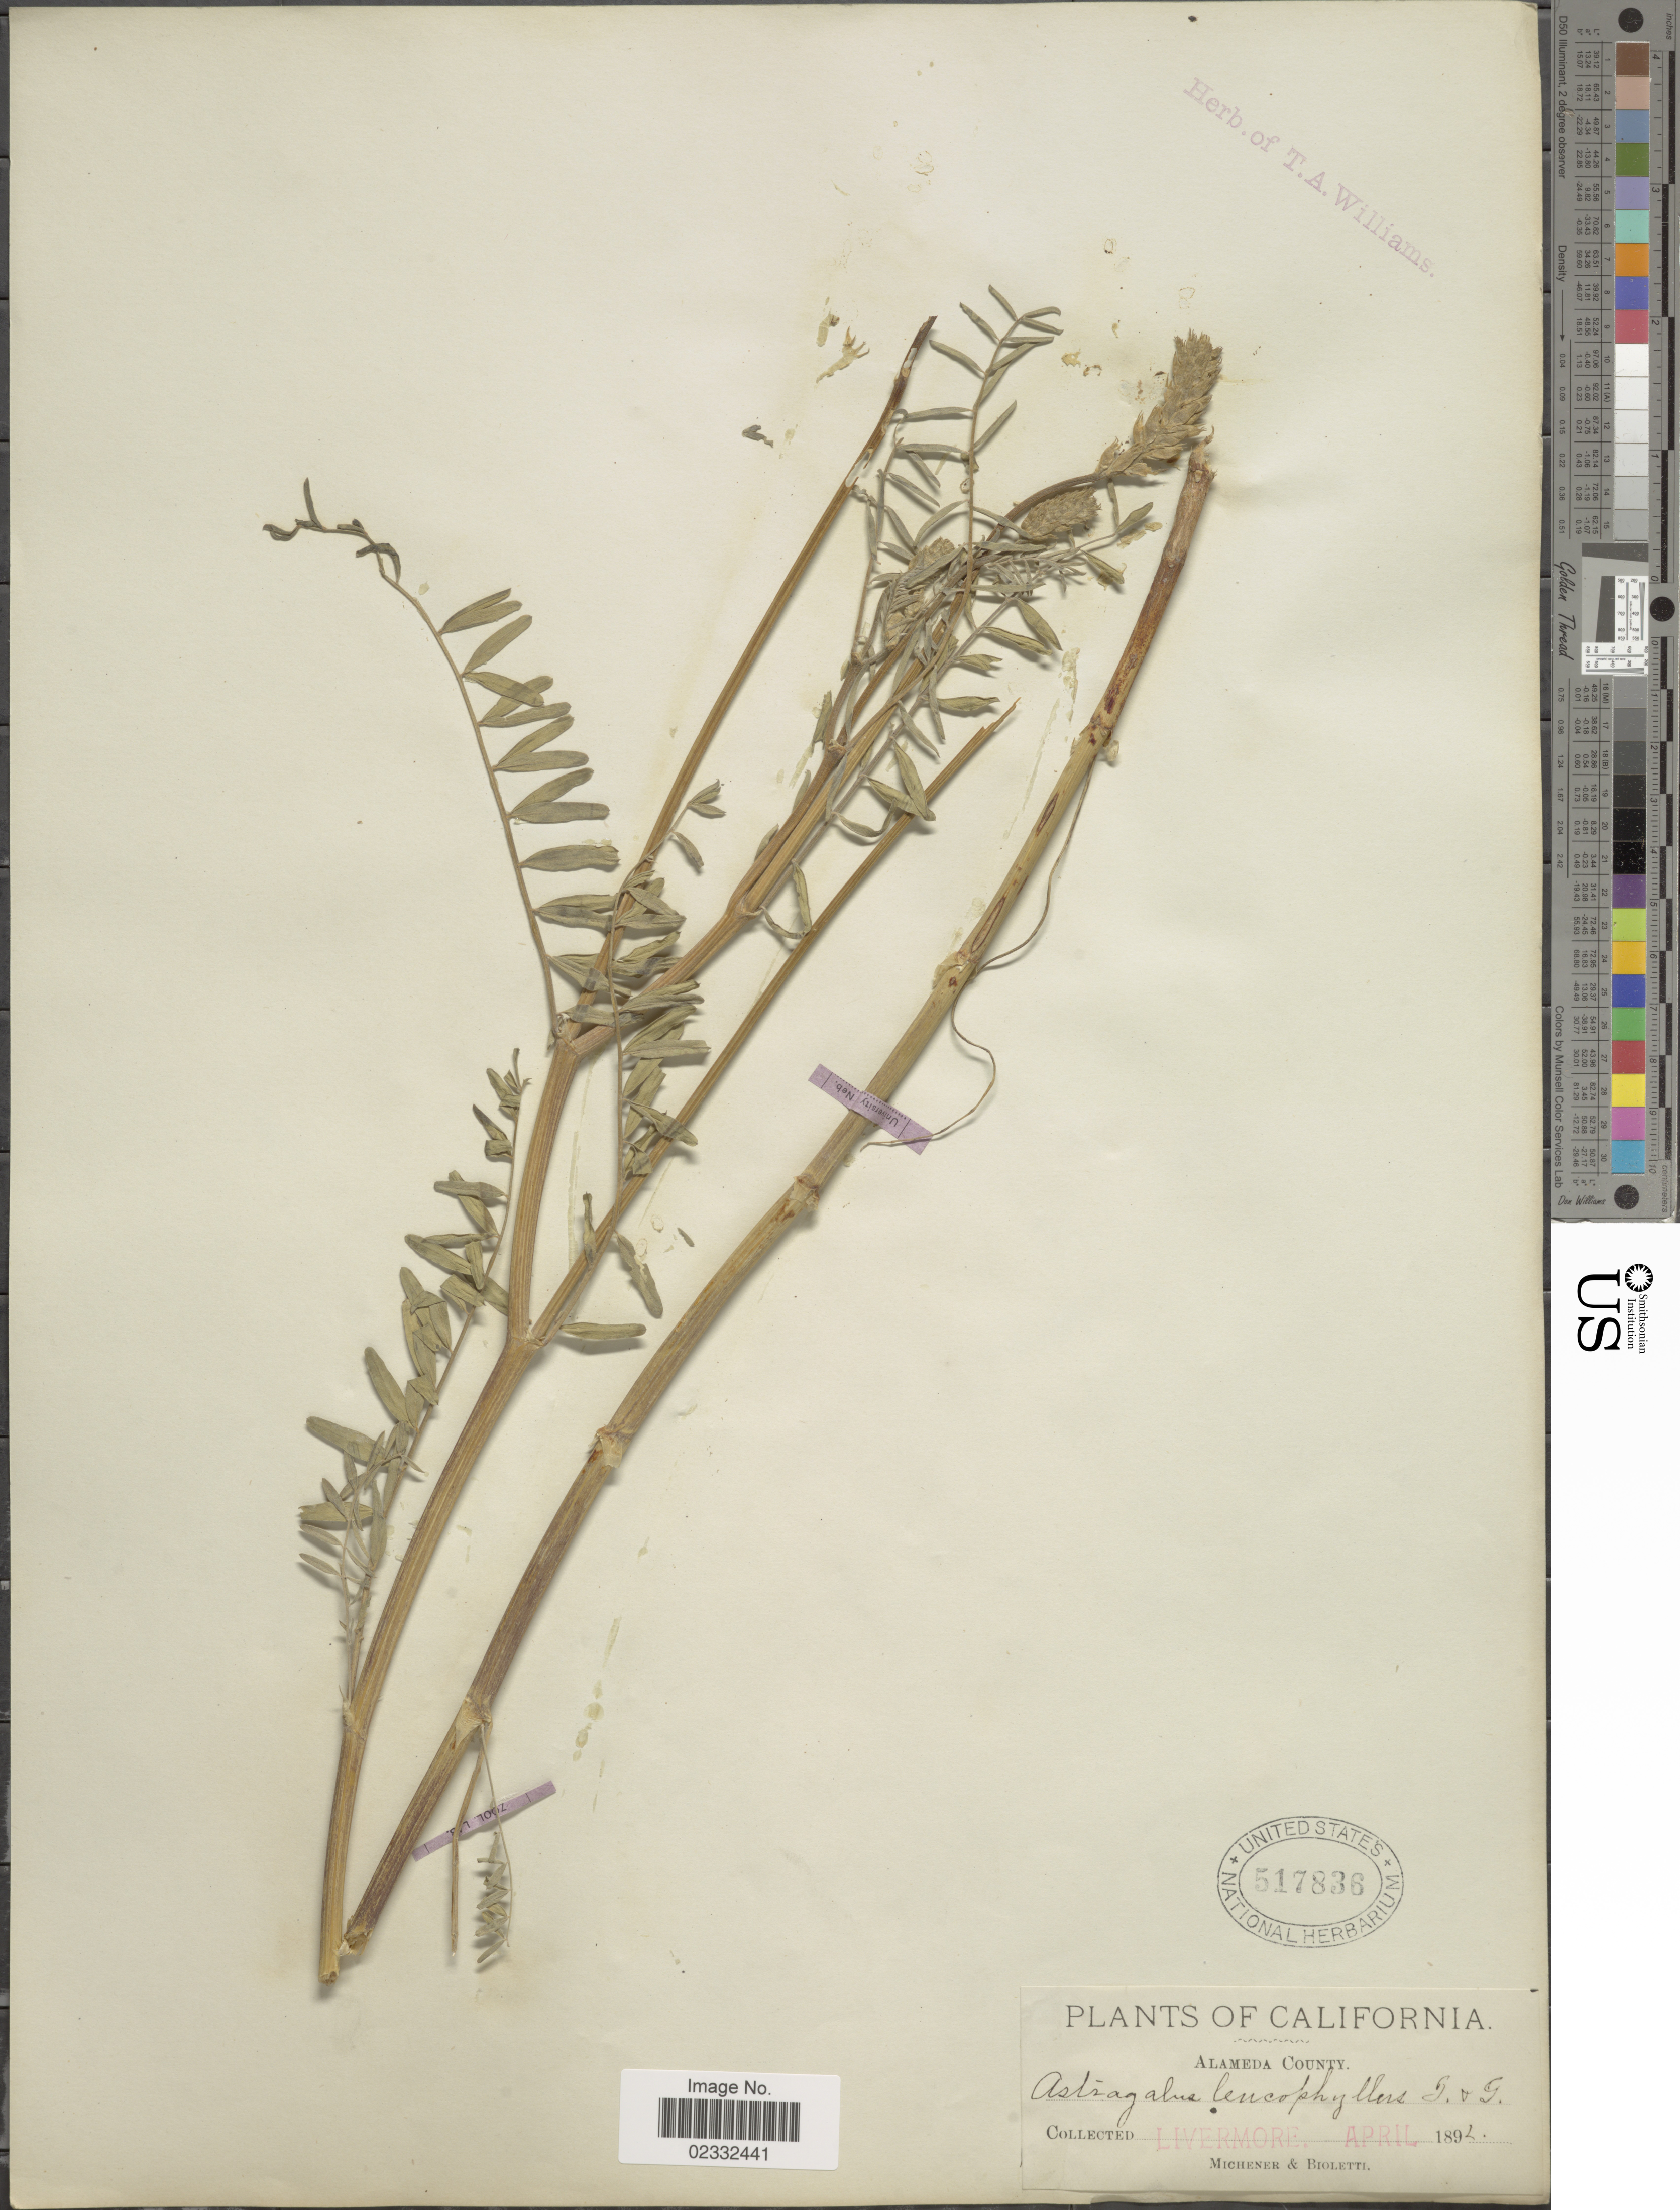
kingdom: Plantae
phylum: Tracheophyta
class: Magnoliopsida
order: Fabales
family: Fabaceae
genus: Astragalus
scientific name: Astragalus leucophyllus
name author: Torr. & A. Gray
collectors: -. Michener & -- Bioletti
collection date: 1892-04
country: United States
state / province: California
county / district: Alameda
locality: Alameda County , Livermore.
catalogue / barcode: US 517836